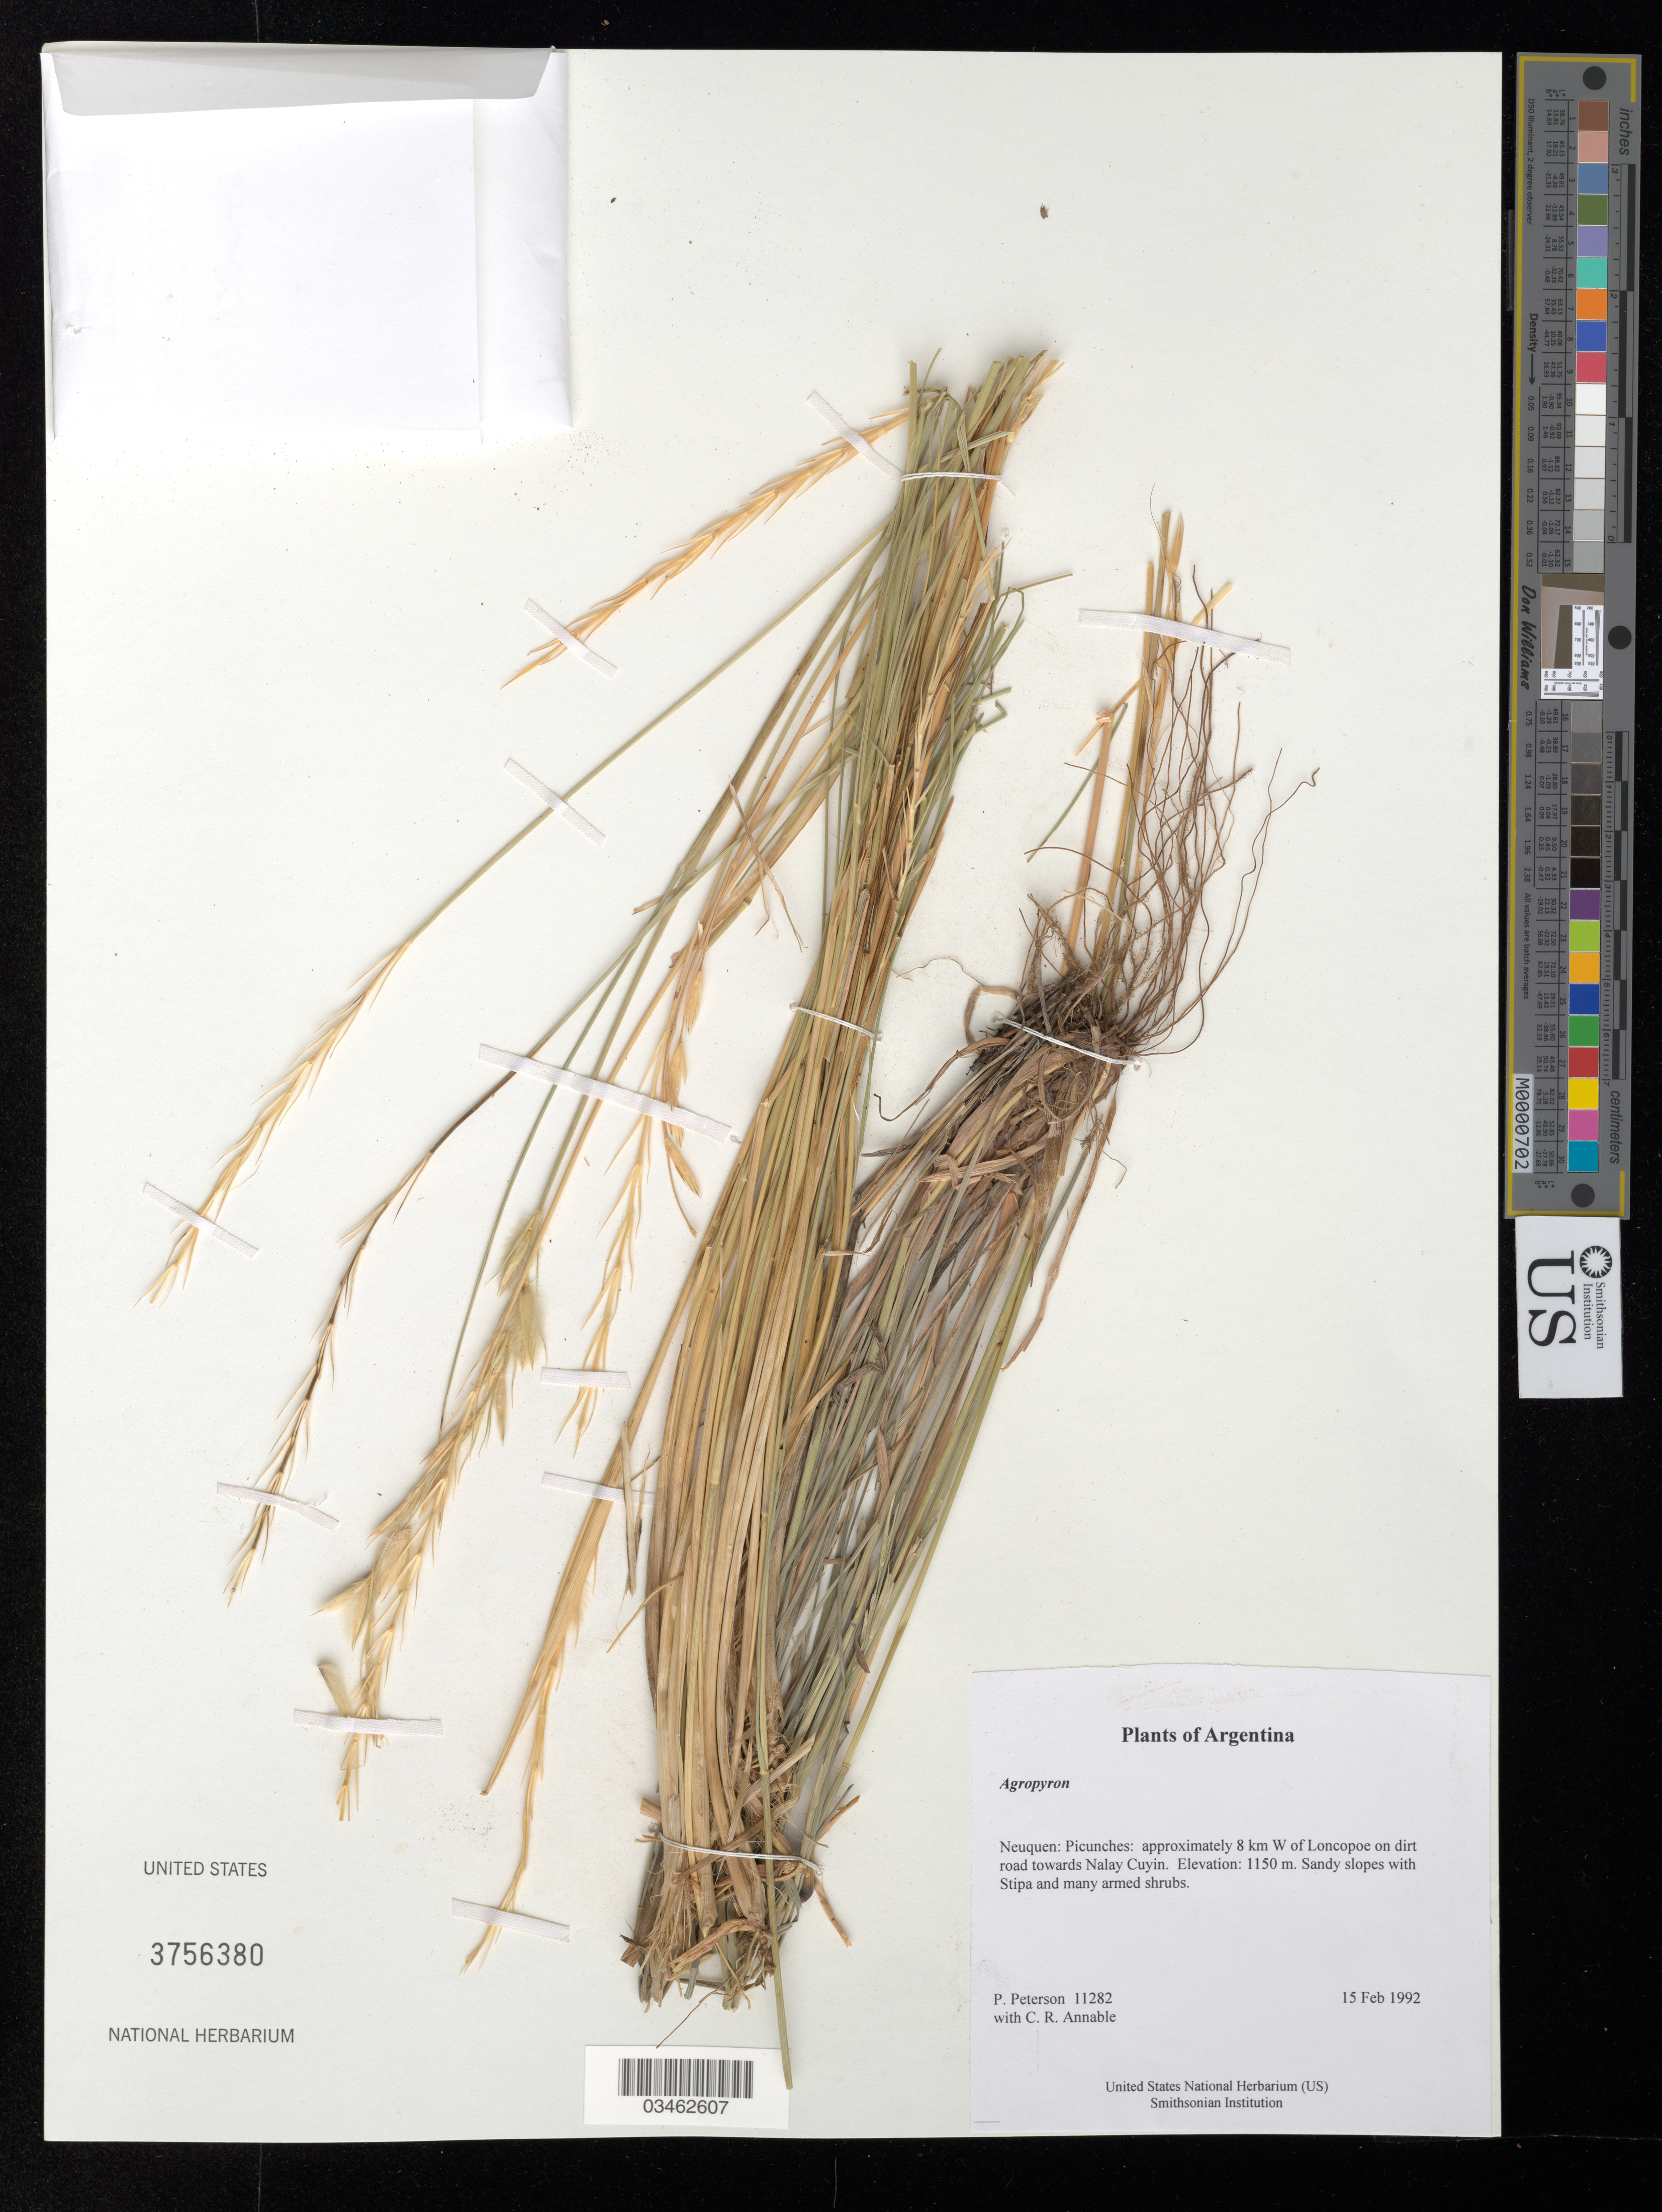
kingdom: Plantae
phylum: Tracheophyta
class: Liliopsida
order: Poales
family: Poaceae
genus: Agropyron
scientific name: Agropyron sp.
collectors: P. M. Peterson & C. R. Annable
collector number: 11282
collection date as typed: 15 Feb 1992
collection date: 1992-02-15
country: Argentina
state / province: Neuquen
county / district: Picunches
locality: approximately 8 km W of Loncopoe on dirt road towards Nalay Cuyin.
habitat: Sandy slopes with Stipa and many armed shrubs.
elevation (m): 1150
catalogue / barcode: US 3756380